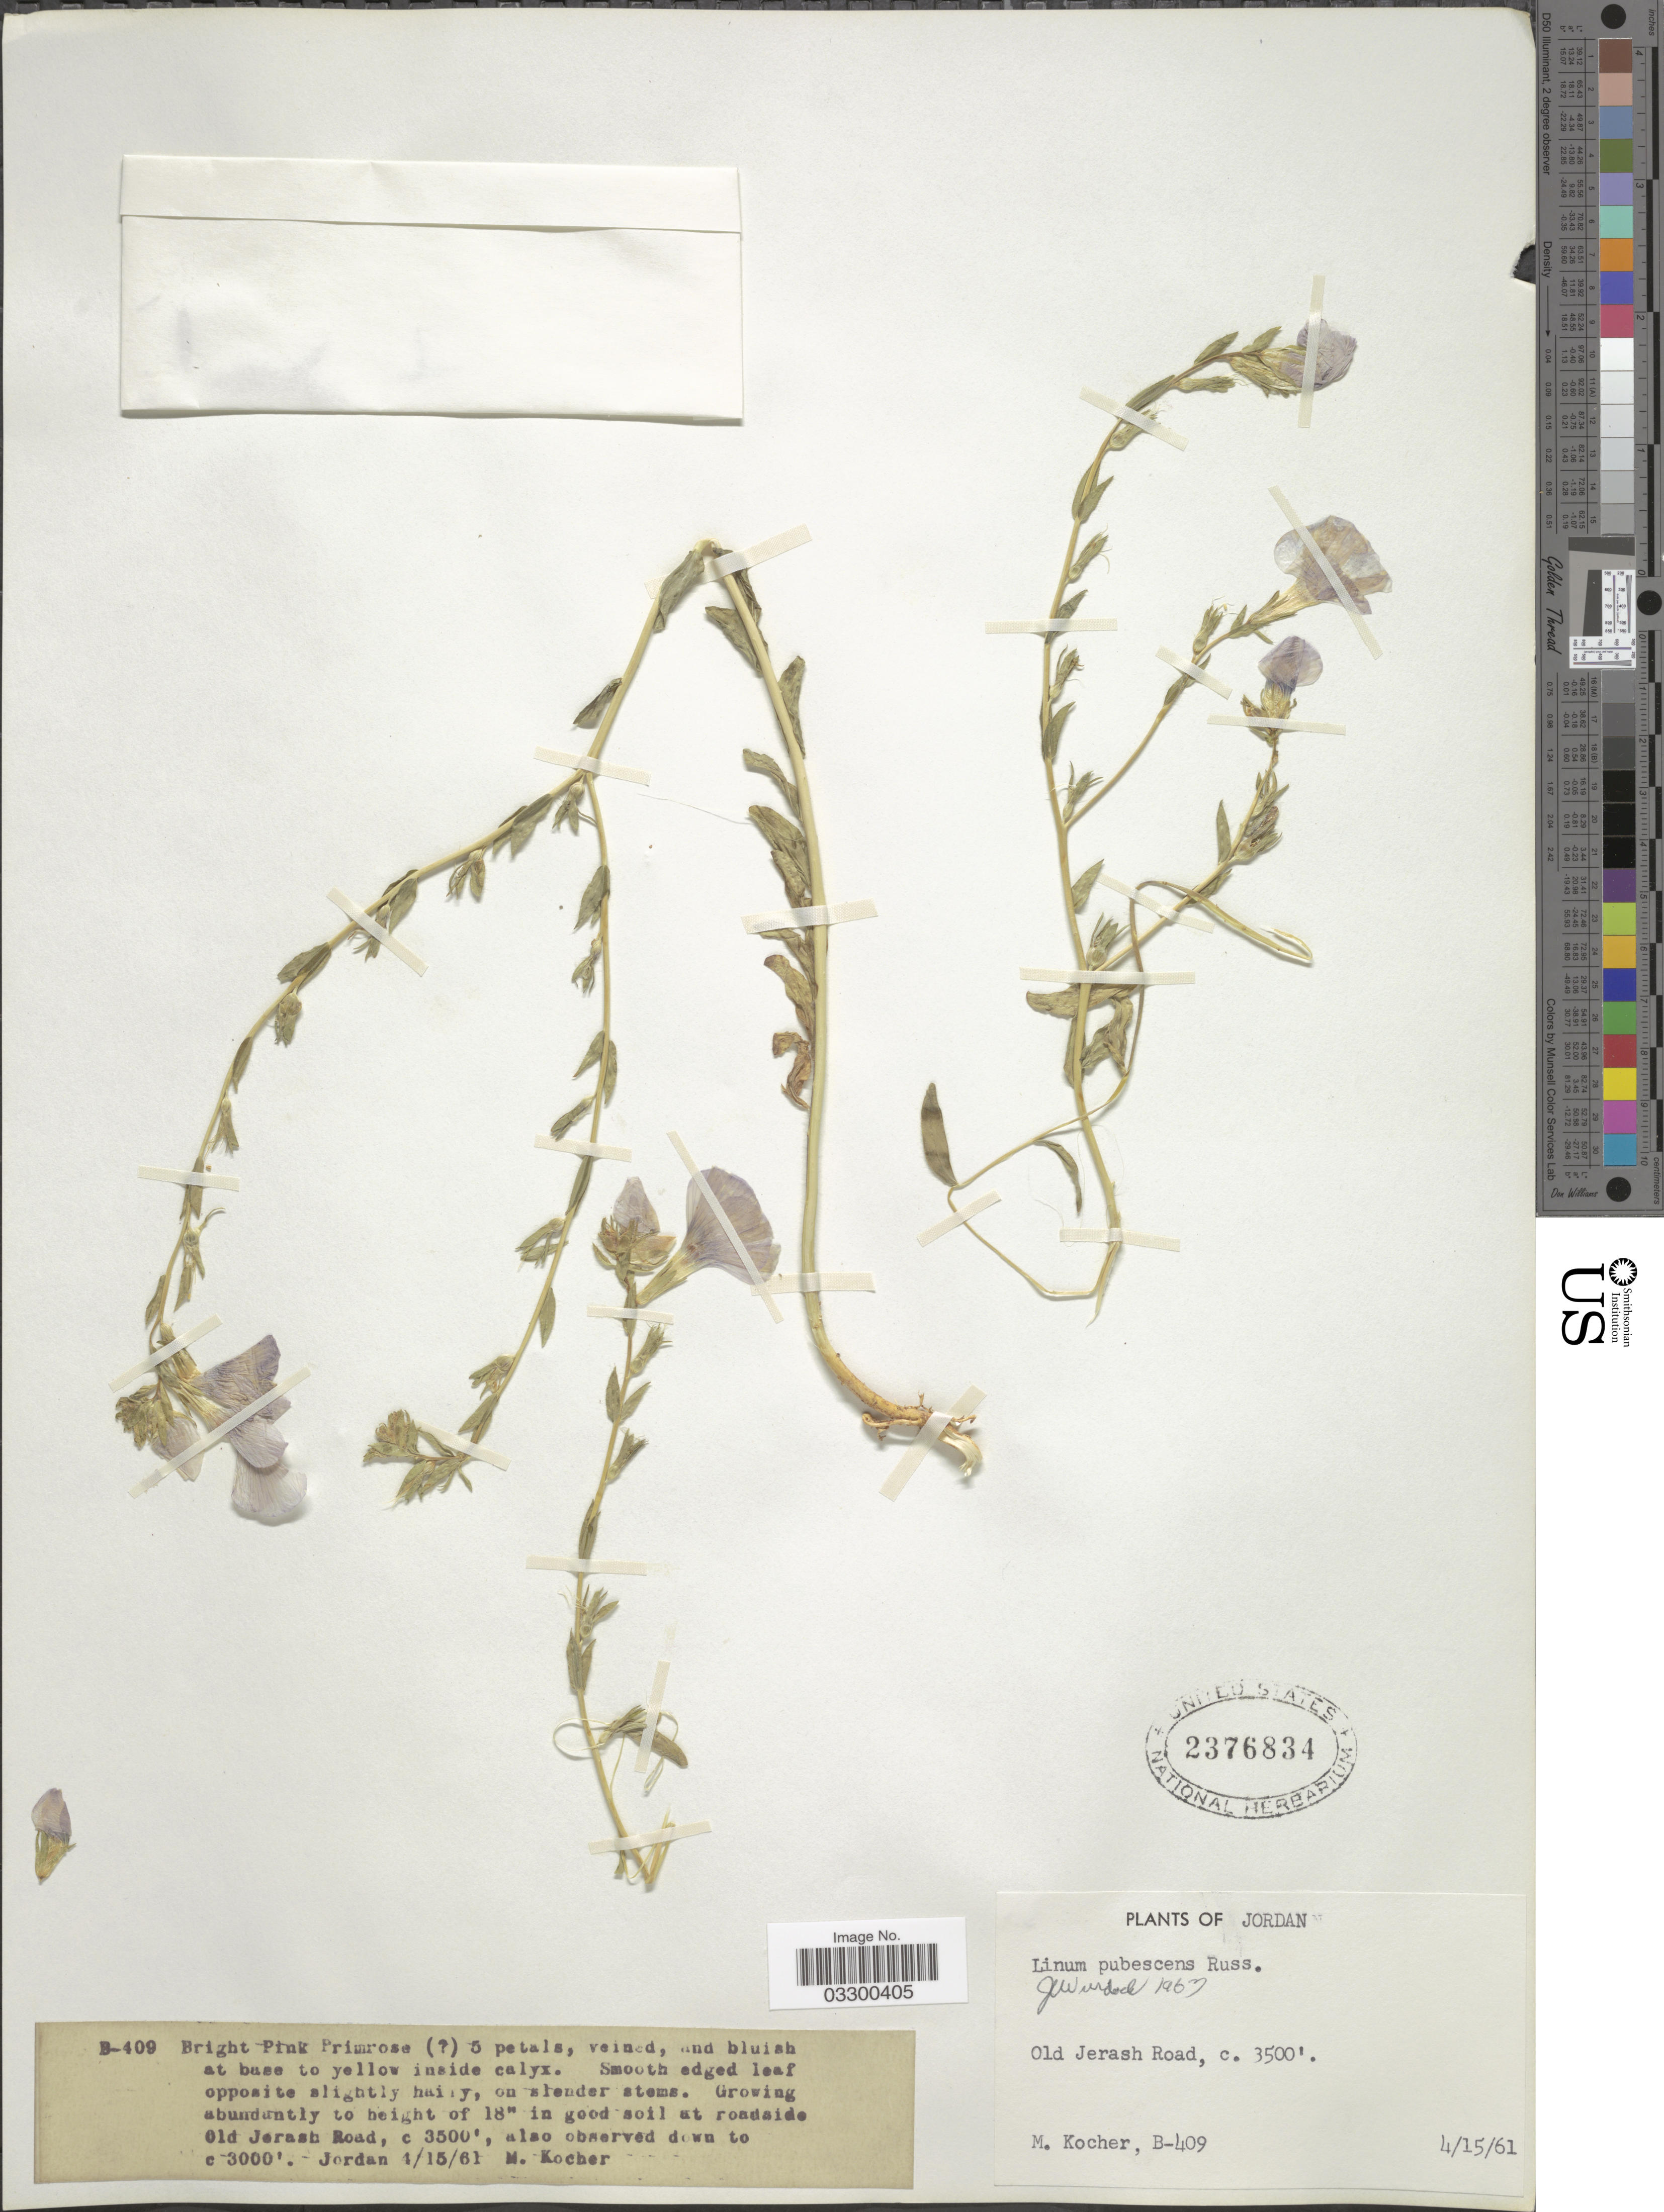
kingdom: Plantae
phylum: Tracheophyta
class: Magnoliopsida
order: Malpighiales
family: Linaceae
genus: Linum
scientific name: Linum pubescens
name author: (Sol.) Banks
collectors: M. Kocher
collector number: B-409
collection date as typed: Transcribed d/m/y: 15/4/61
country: Jordan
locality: Old Jerash Road.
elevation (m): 1067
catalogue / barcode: US 2376834